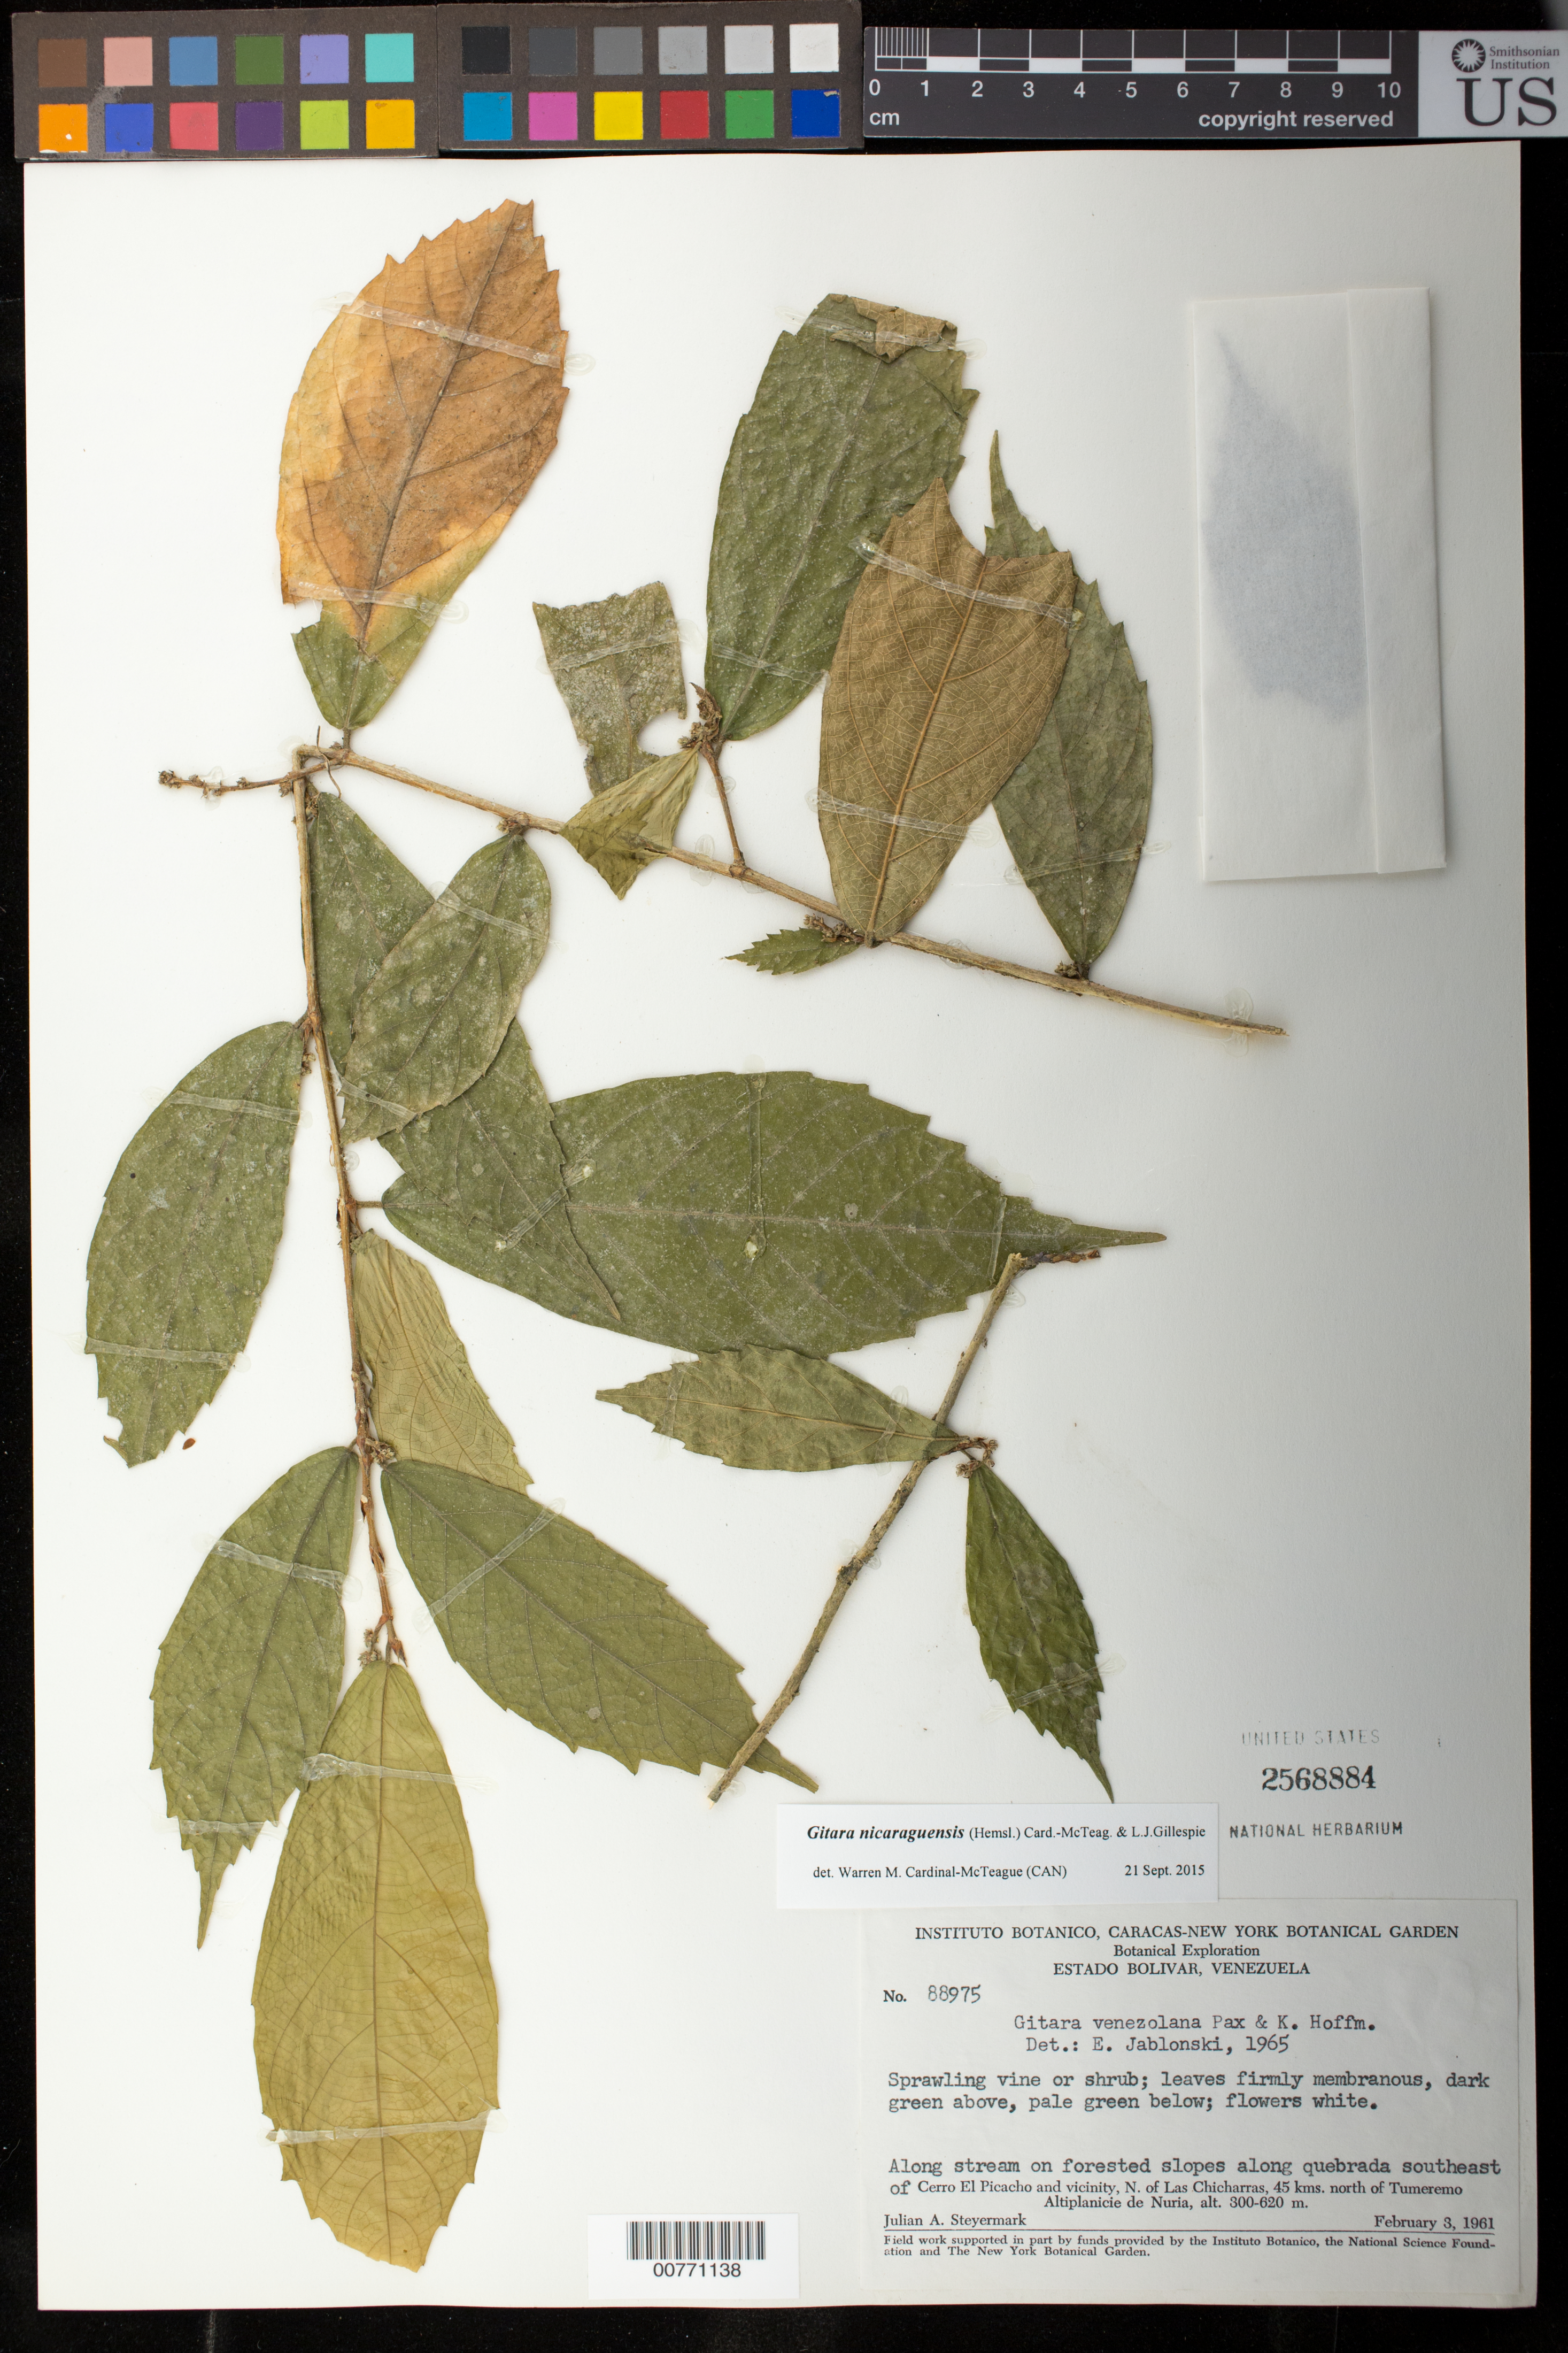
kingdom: Plantae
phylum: Tracheophyta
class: Magnoliopsida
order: Malpighiales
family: Euphorbiaceae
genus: Gitara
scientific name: Gitara nicaraguensis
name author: (Hemsl.) Card.-McTeag. & L.J. Gillespie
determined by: Cardinal-McTeague, Warren H.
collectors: J. Steyermark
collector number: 88975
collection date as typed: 3-Feb-61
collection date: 1961-02-03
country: Venezuela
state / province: Bolívar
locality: Cerro El Picacho, N of Las Chicharras, 45 km N of Tumeremo, Altiplanicie de Nuria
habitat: Stream on forested slopes along SE quebrada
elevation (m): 300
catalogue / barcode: US 2568884